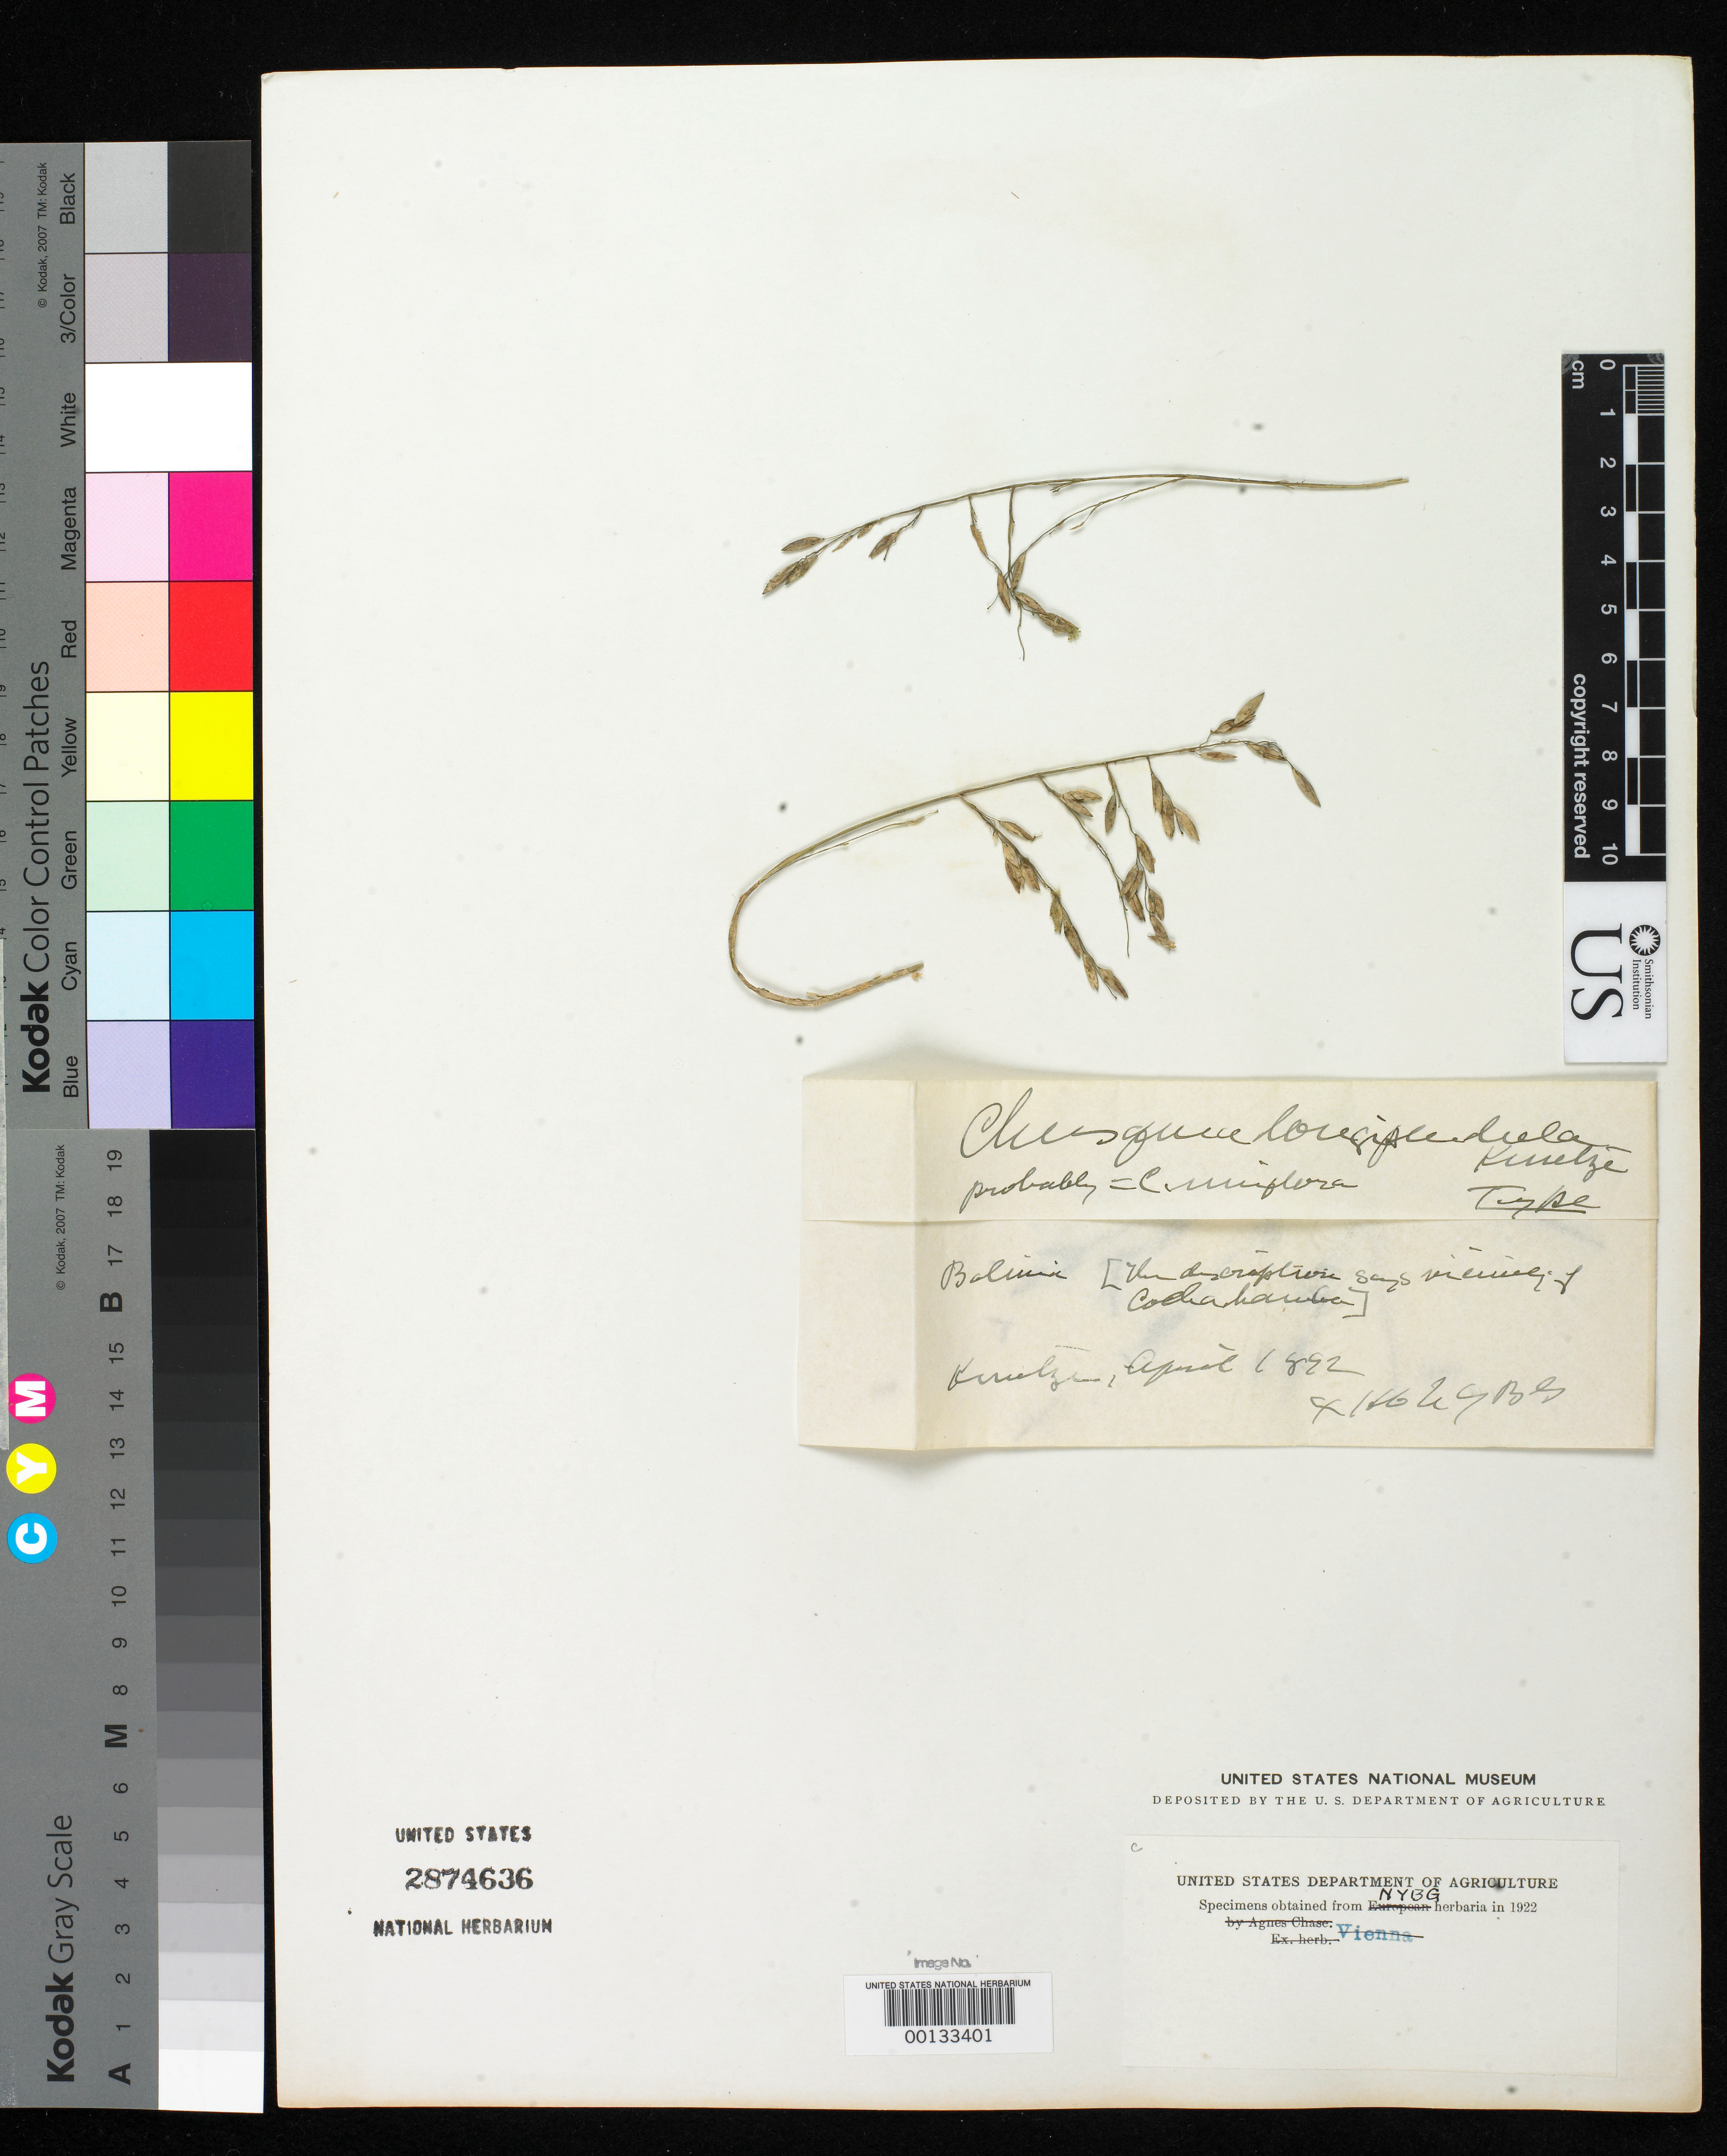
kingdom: Plantae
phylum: Tracheophyta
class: Liliopsida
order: Poales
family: Poaceae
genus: Chusquea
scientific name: Chusquea longipendula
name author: Kuntze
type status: Type Material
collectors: C.E.O. Kuntze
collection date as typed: Apr 1892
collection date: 1892-04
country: Bolivia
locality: Mapiri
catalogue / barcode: US 2874636